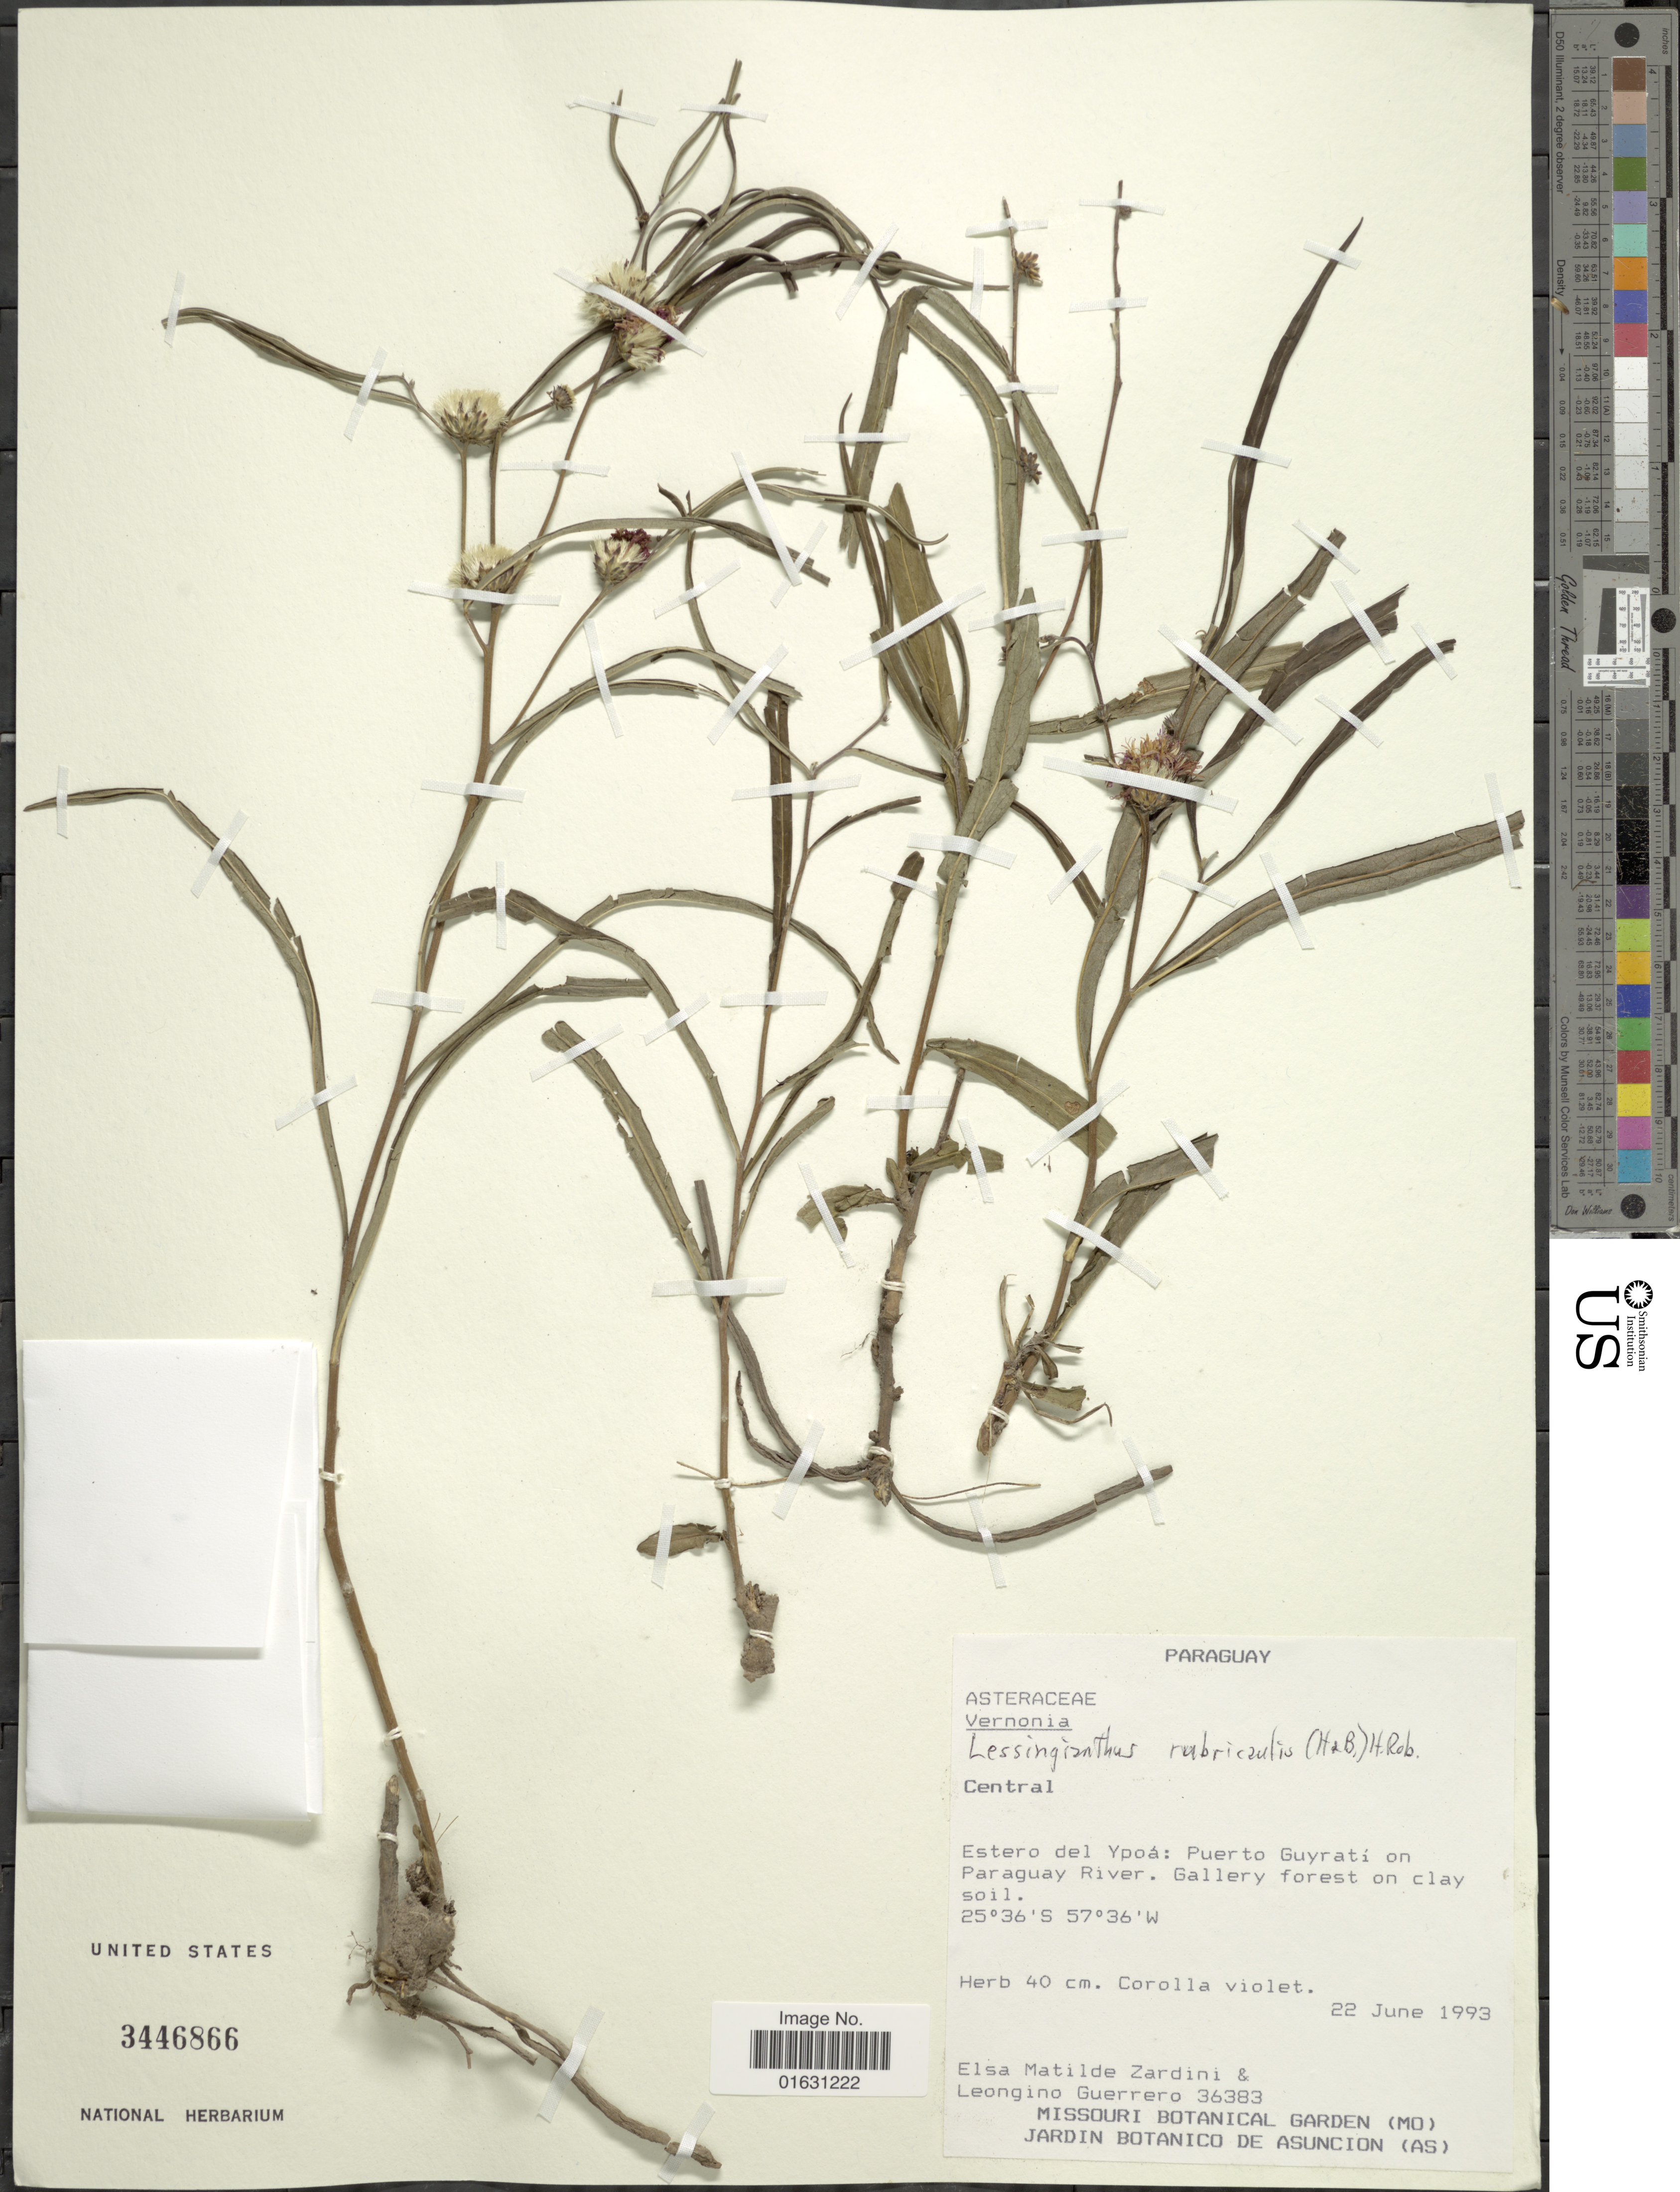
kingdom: Plantae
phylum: Tracheophyta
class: Magnoliopsida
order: Asterales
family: Asteraceae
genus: Lessingianthus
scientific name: Lessingianthus rubricaulis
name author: (Humb. & Bonpl.) H. Rob.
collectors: E. M. Zardini & L. Guerrero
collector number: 36383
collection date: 1993-06-22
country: Paraguay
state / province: Central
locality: Estero del Ypoa: Puerto Guyrati on Paraguay River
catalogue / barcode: US 3446866